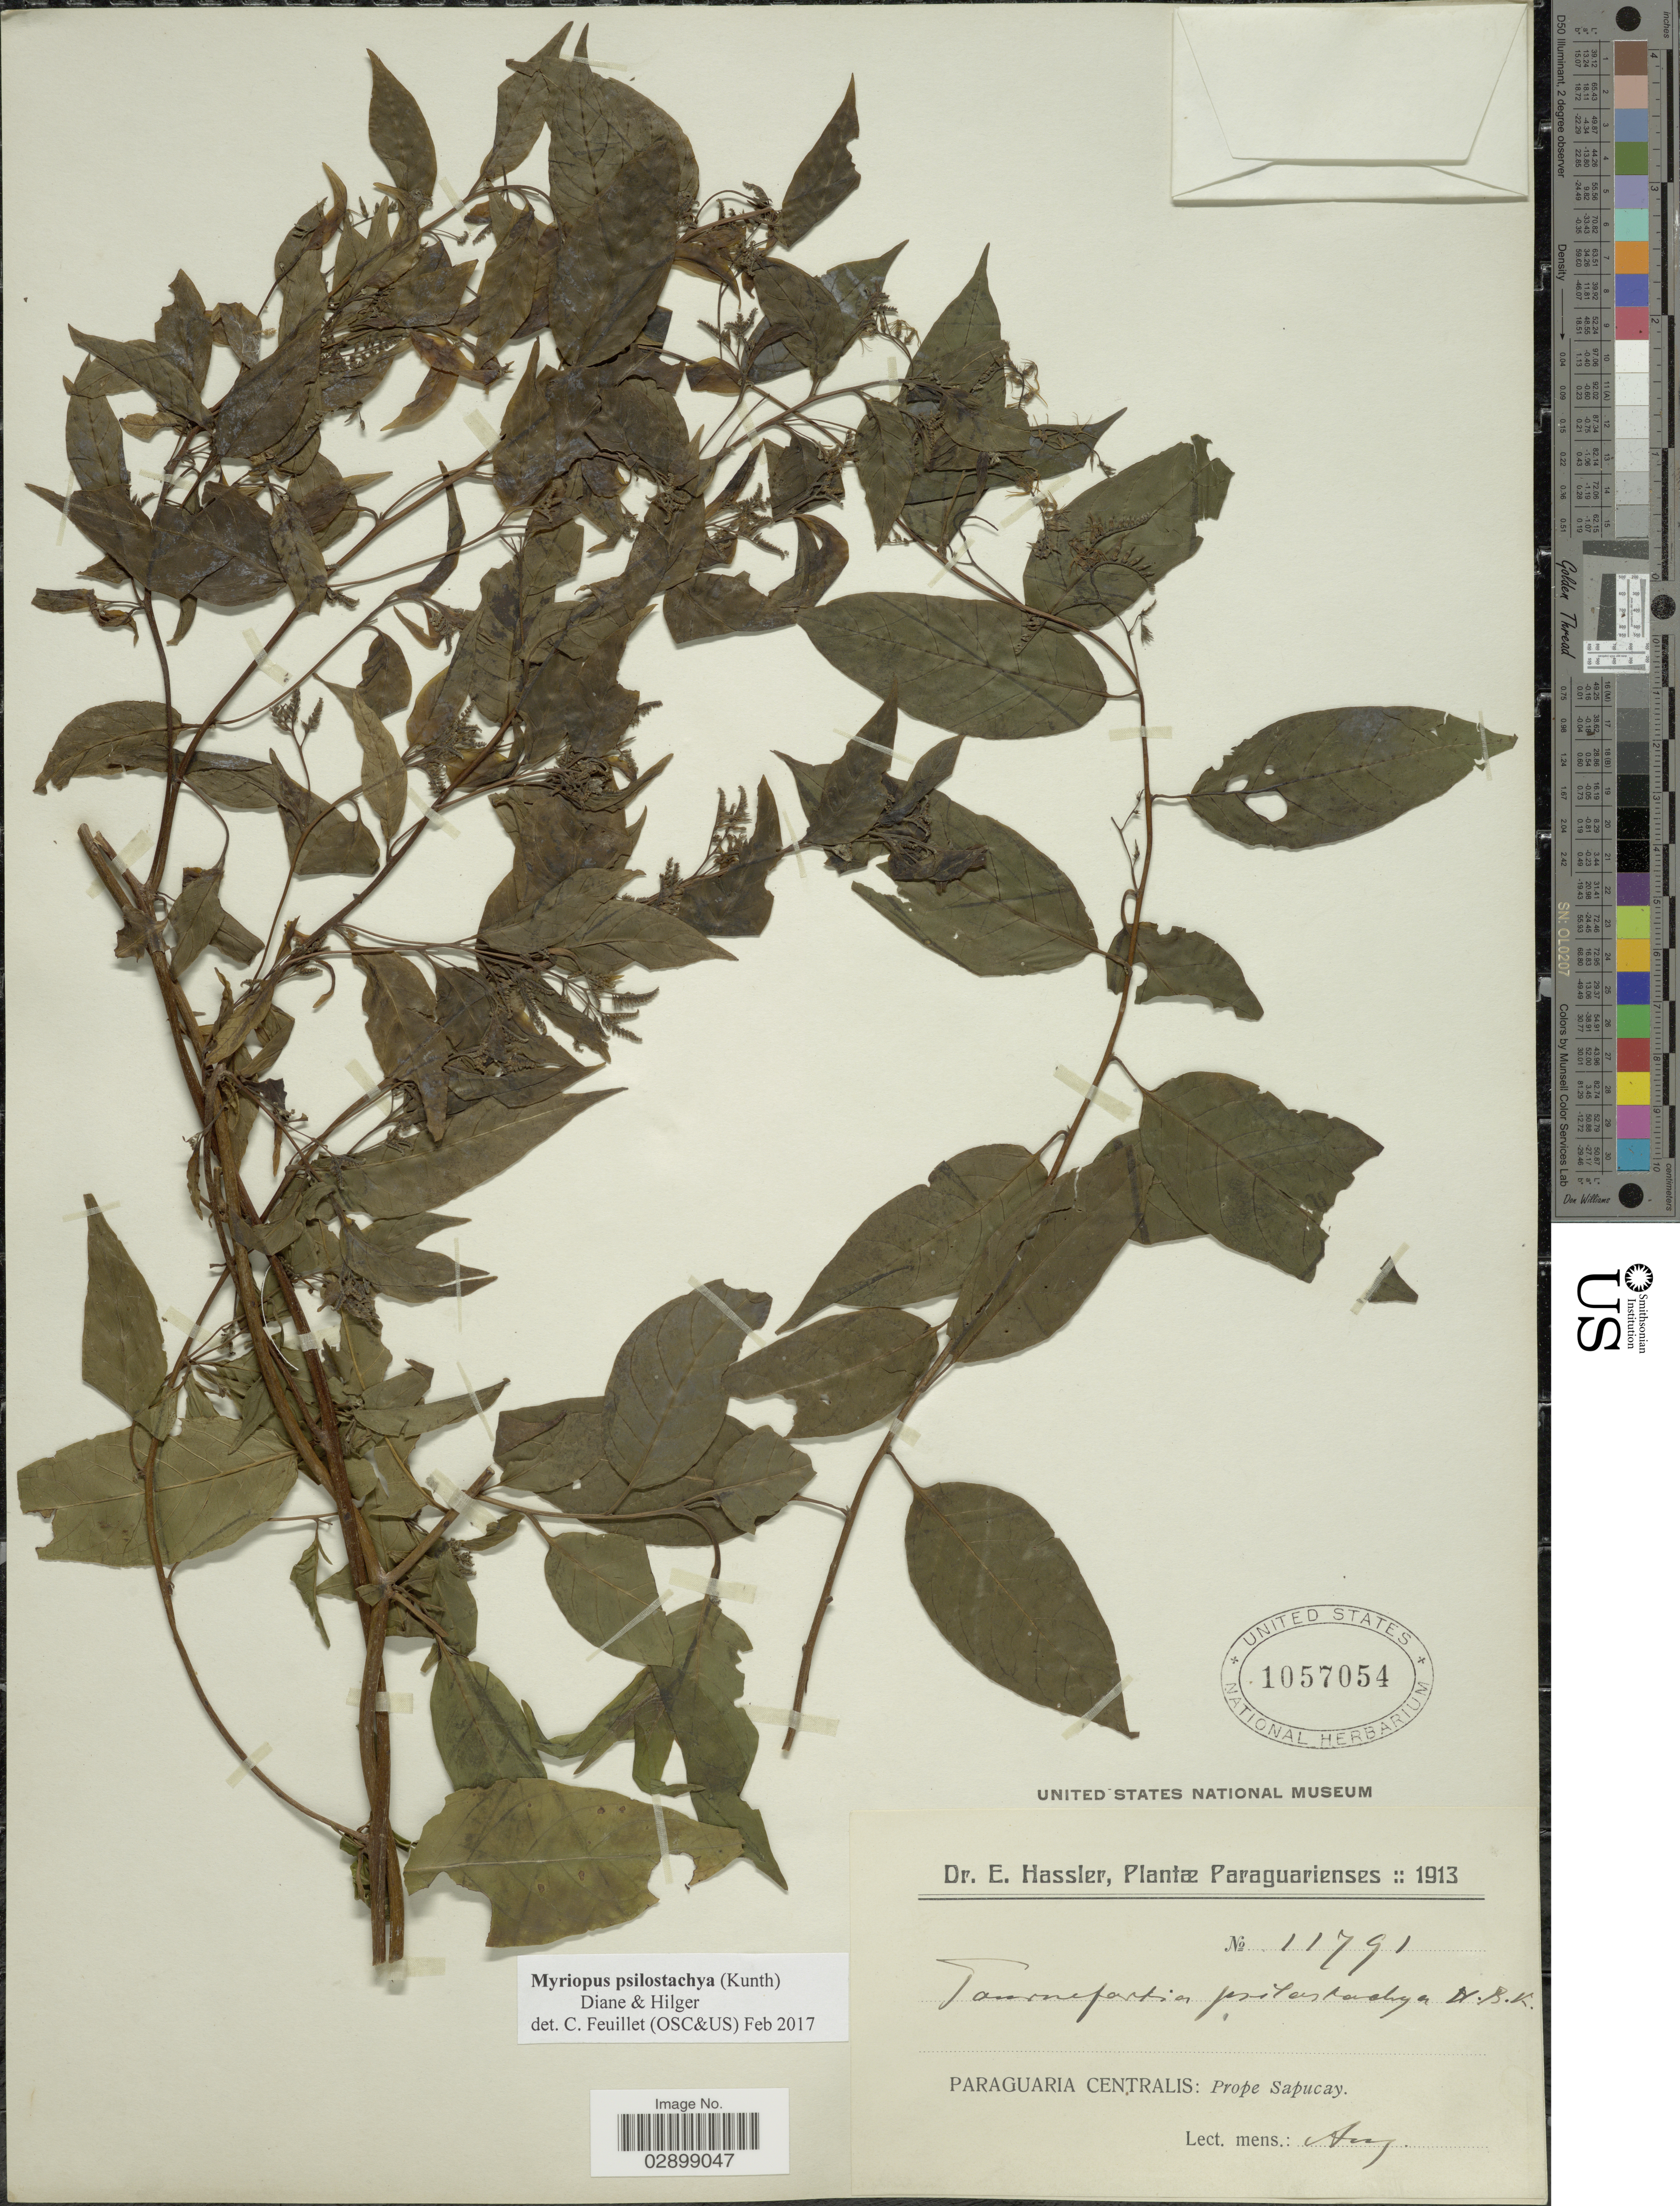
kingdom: Plantae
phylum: Tracheophyta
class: Magnoliopsida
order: Boraginales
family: Heliotropiaceae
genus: Myriopus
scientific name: Myriopus psilostachya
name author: (Kunth) Diane & Hilger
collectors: E. Hassler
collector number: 11791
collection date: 1913-08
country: Paraguay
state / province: Central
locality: Paraguari Centralis: Prope Sapucay.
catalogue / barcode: US 1057054